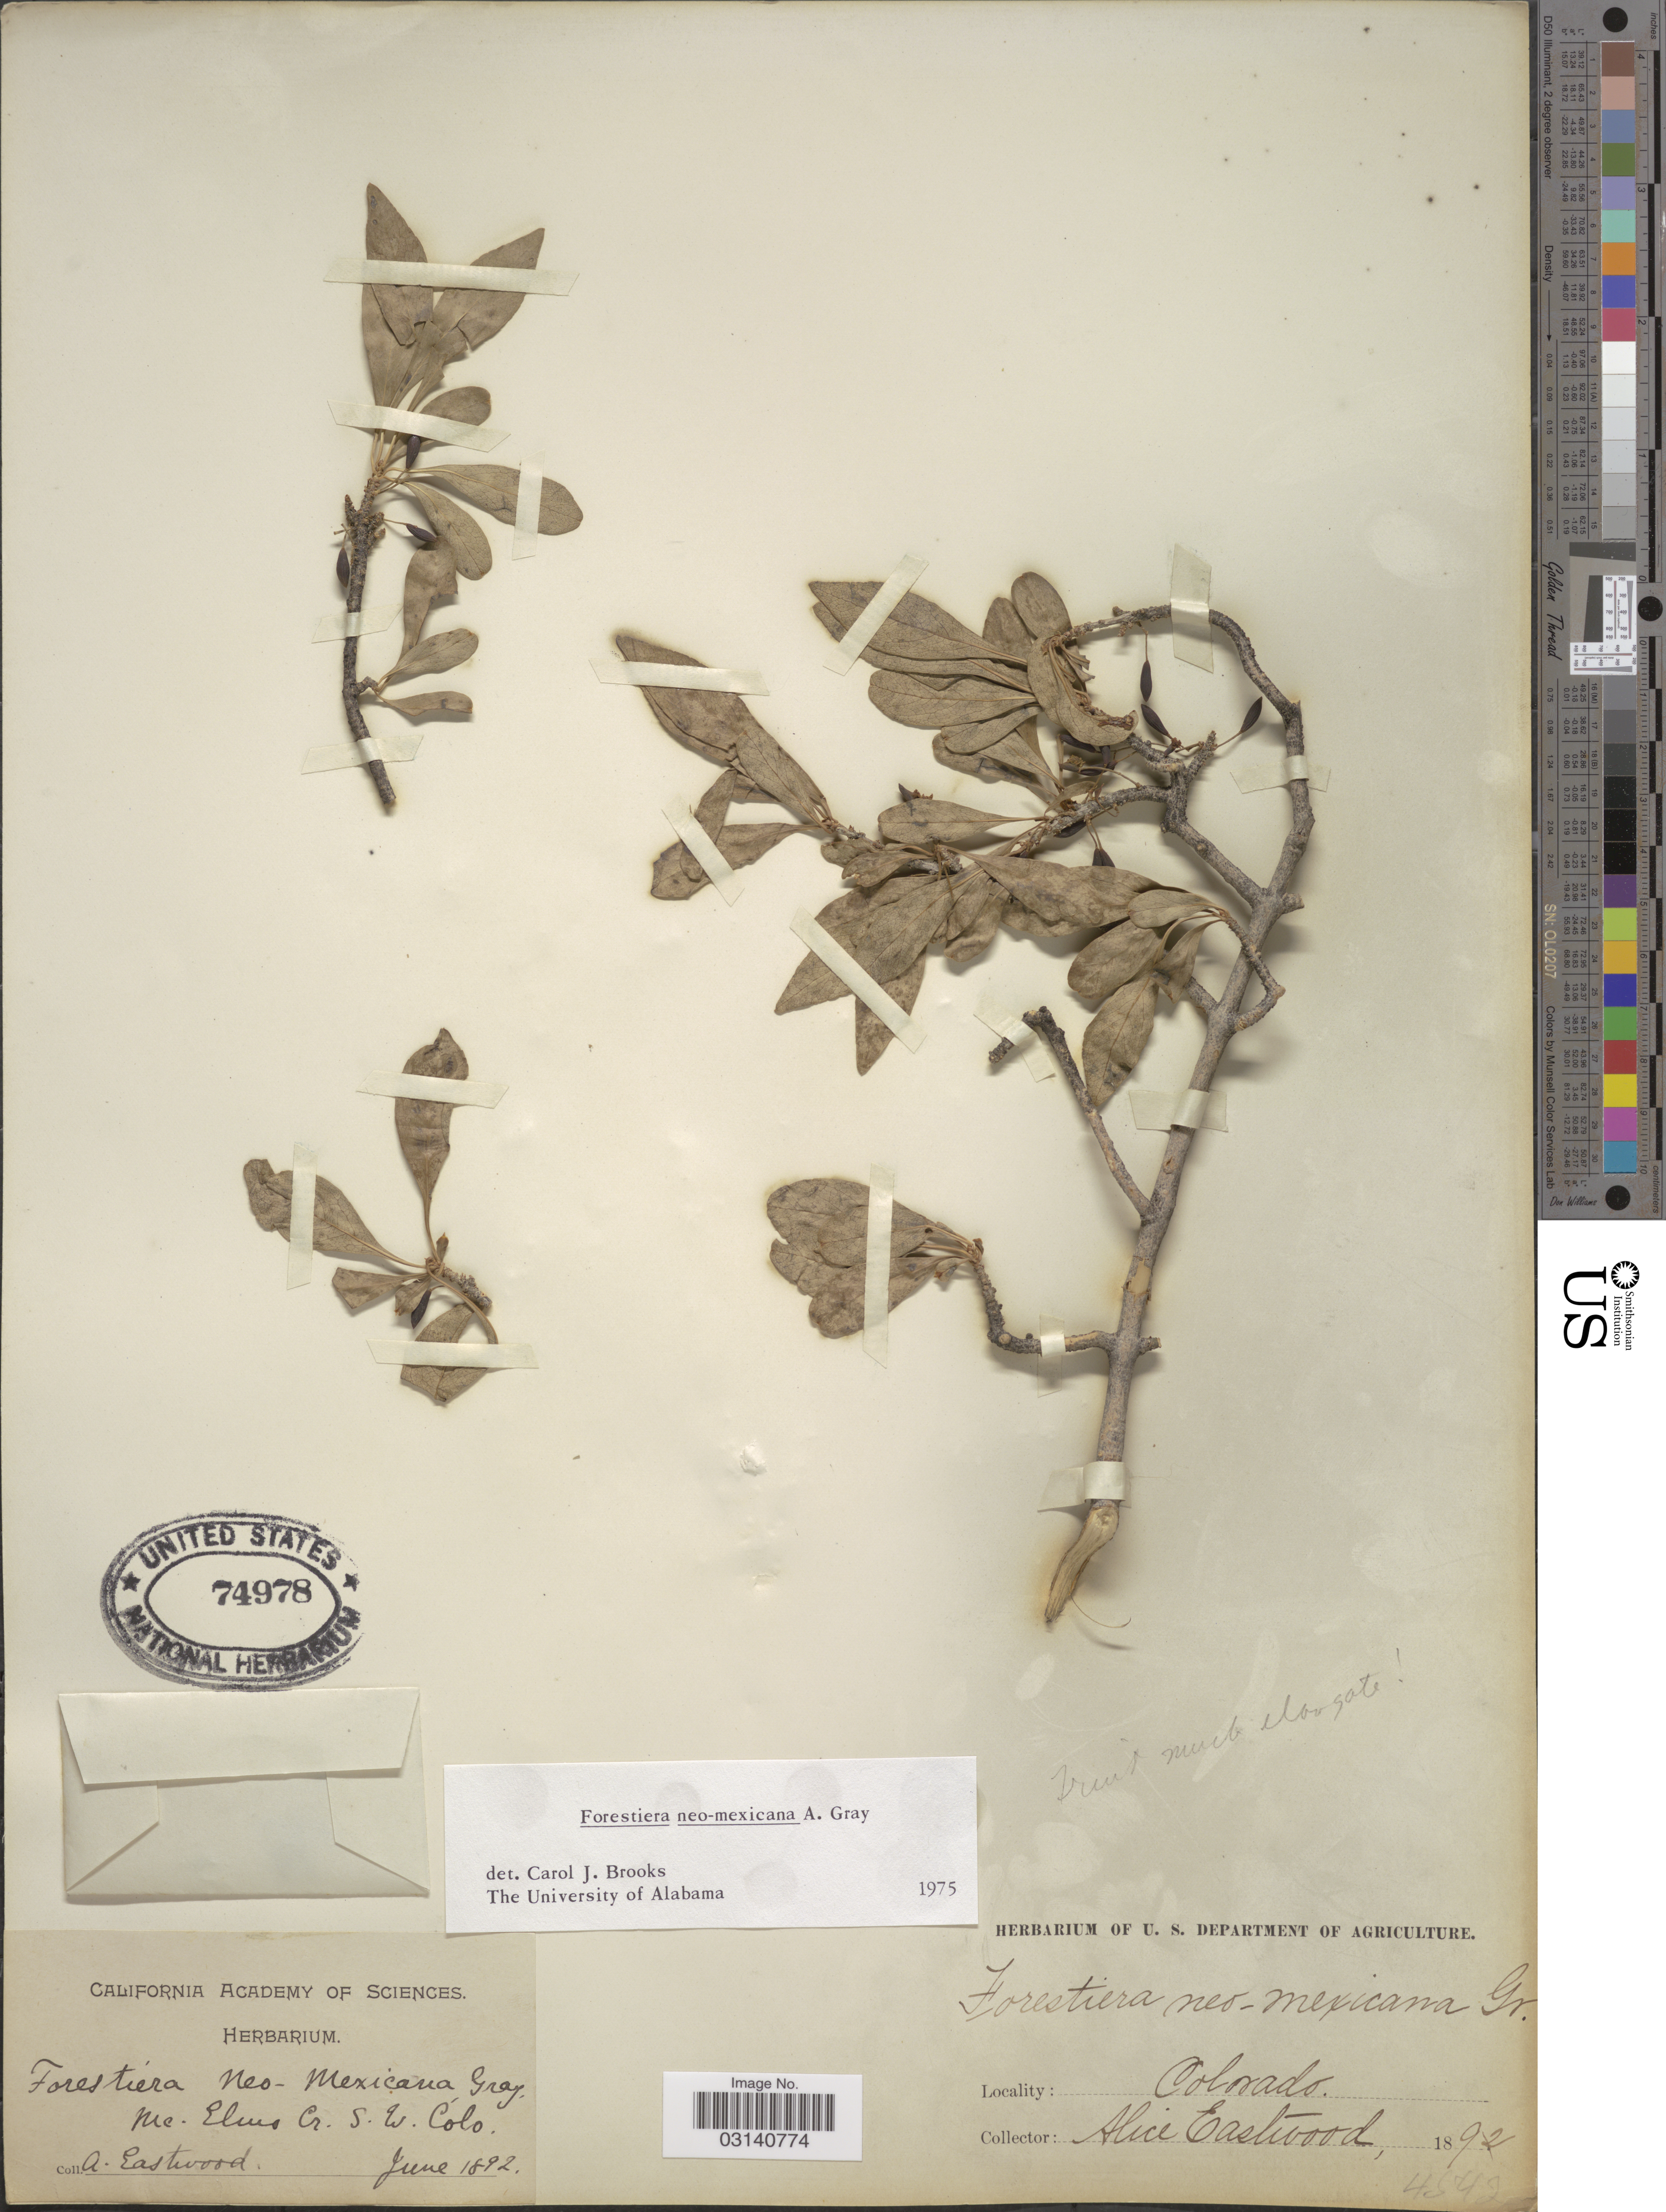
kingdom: Plantae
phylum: Tracheophyta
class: Magnoliopsida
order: Lamiales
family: Oleaceae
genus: Forestiera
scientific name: Forestiera neomexicana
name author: A. Gray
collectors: A. Eastwood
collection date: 1892-06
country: United States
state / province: Colorado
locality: McElmo Cr., S.W. Colo.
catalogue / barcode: US 74978